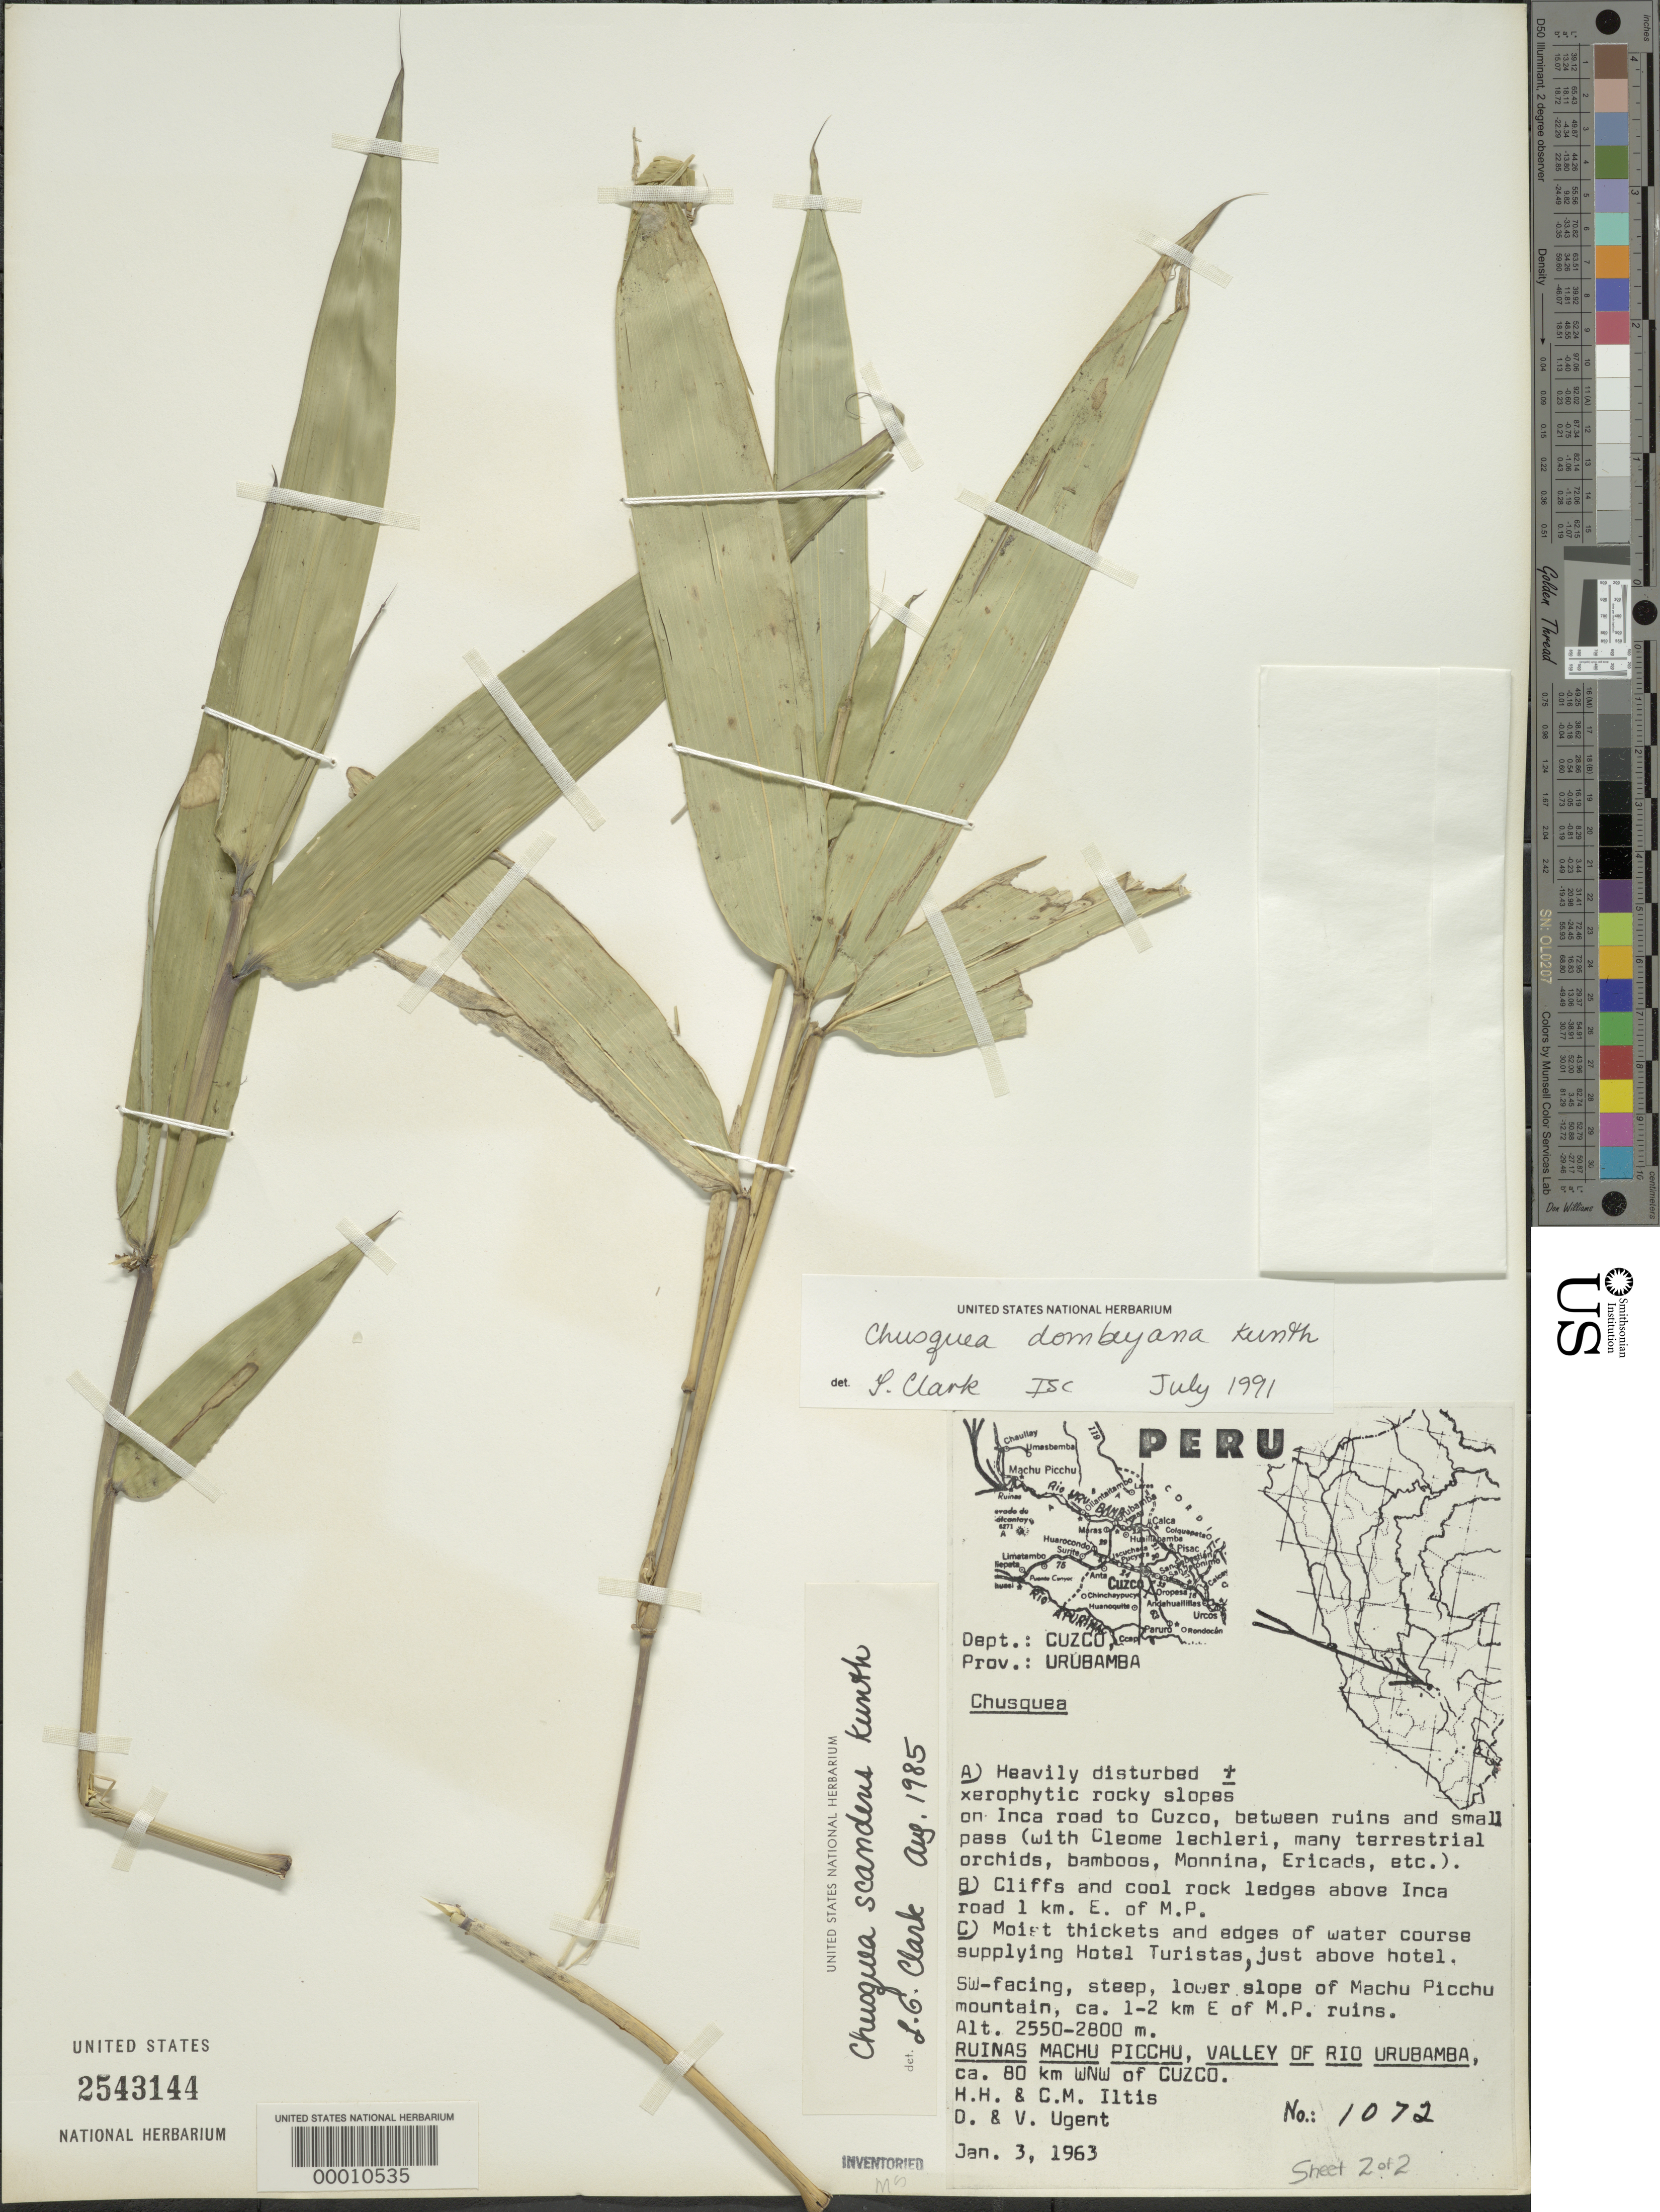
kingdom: Plantae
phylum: Tracheophyta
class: Liliopsida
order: Poales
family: Poaceae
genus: Chusquea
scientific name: Chusquea dombeyana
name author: Kunth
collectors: H. H. Iltis, C. M Iltis, D. Ugent & V. Ugent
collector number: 1072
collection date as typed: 03 Jan 1963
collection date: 1963-01-03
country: Peru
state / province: Cusco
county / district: Urubamba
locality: Machu Picchu Mountain, ca. 1-2 km E of Machupicchu Ruins; Ruinas Machu Picchu, valley of Río Urubamba, ca. 80 km WNW of Cuzco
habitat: Steep, lower slopes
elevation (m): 2550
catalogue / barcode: US 2543144